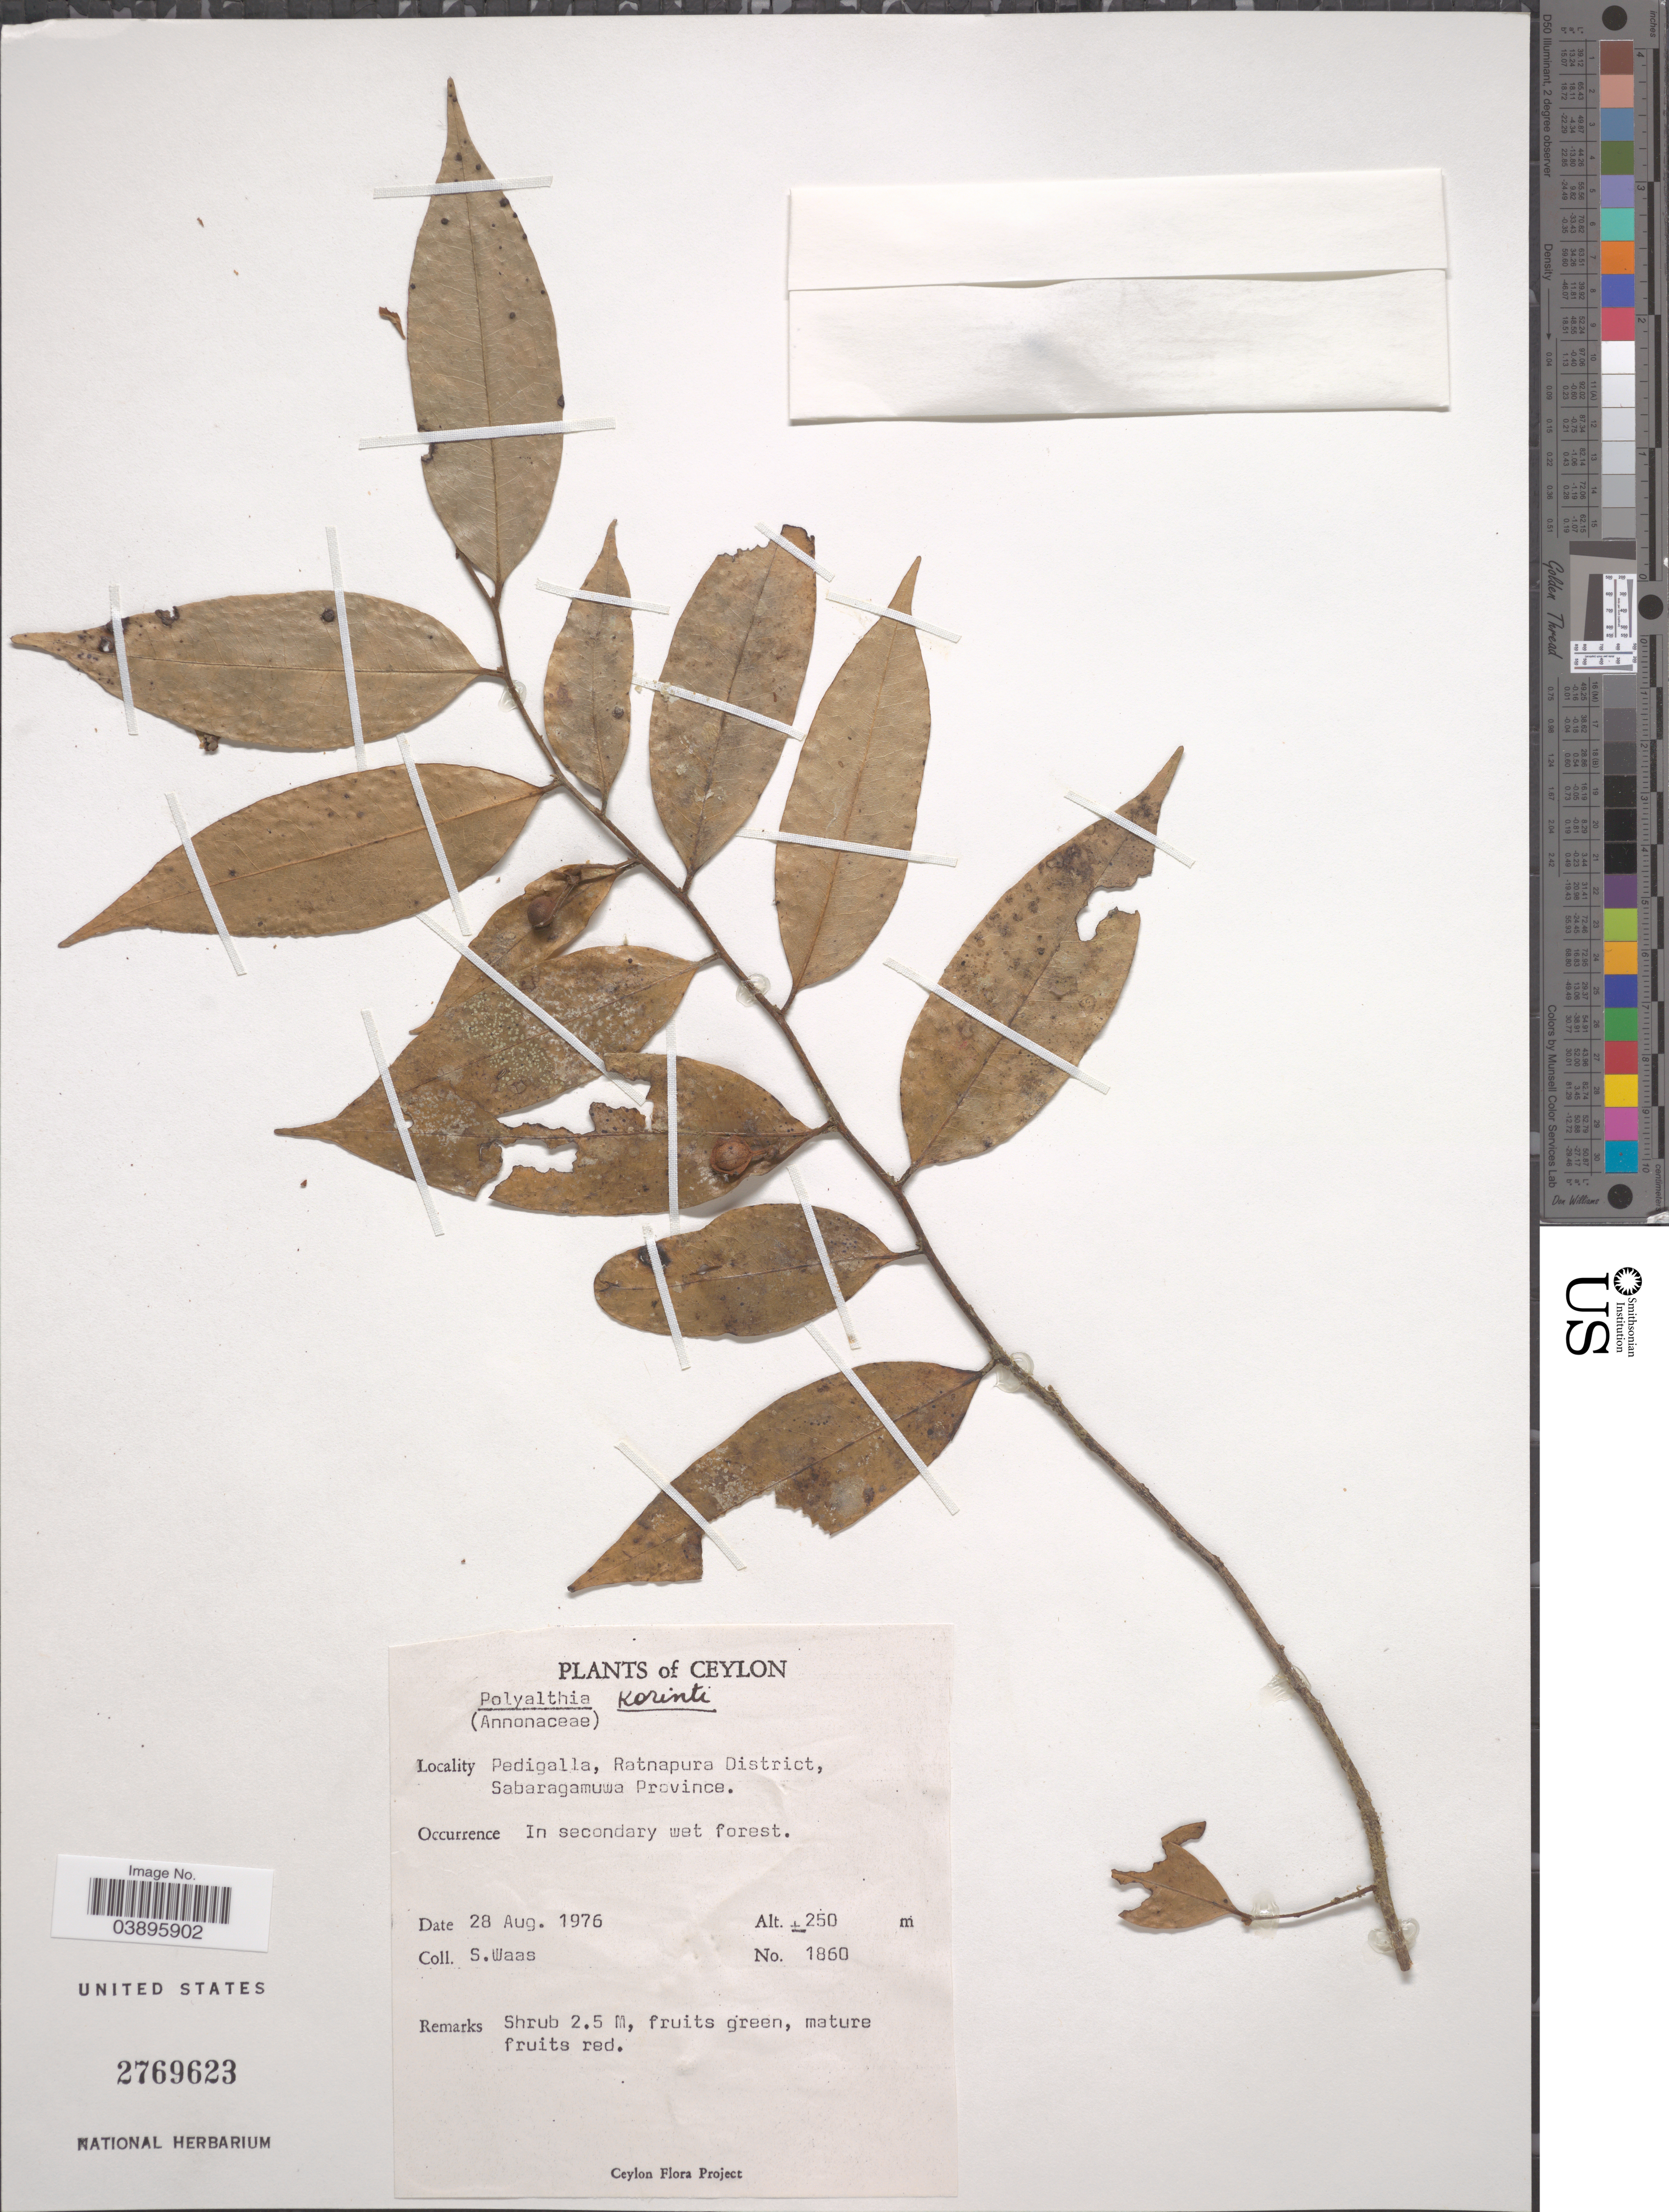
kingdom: Plantae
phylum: Tracheophyta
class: Magnoliopsida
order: Magnoliales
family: Annonaceae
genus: Polyalthia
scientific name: Polyalthia korinti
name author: (Dunal) Thwaites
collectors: S. Waas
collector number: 1860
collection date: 1976-08-28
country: Sri Lanka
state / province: Sabaragamuwa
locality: Ceylon. Pedigalla, Ratnapura District.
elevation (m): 250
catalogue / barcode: US 2769623